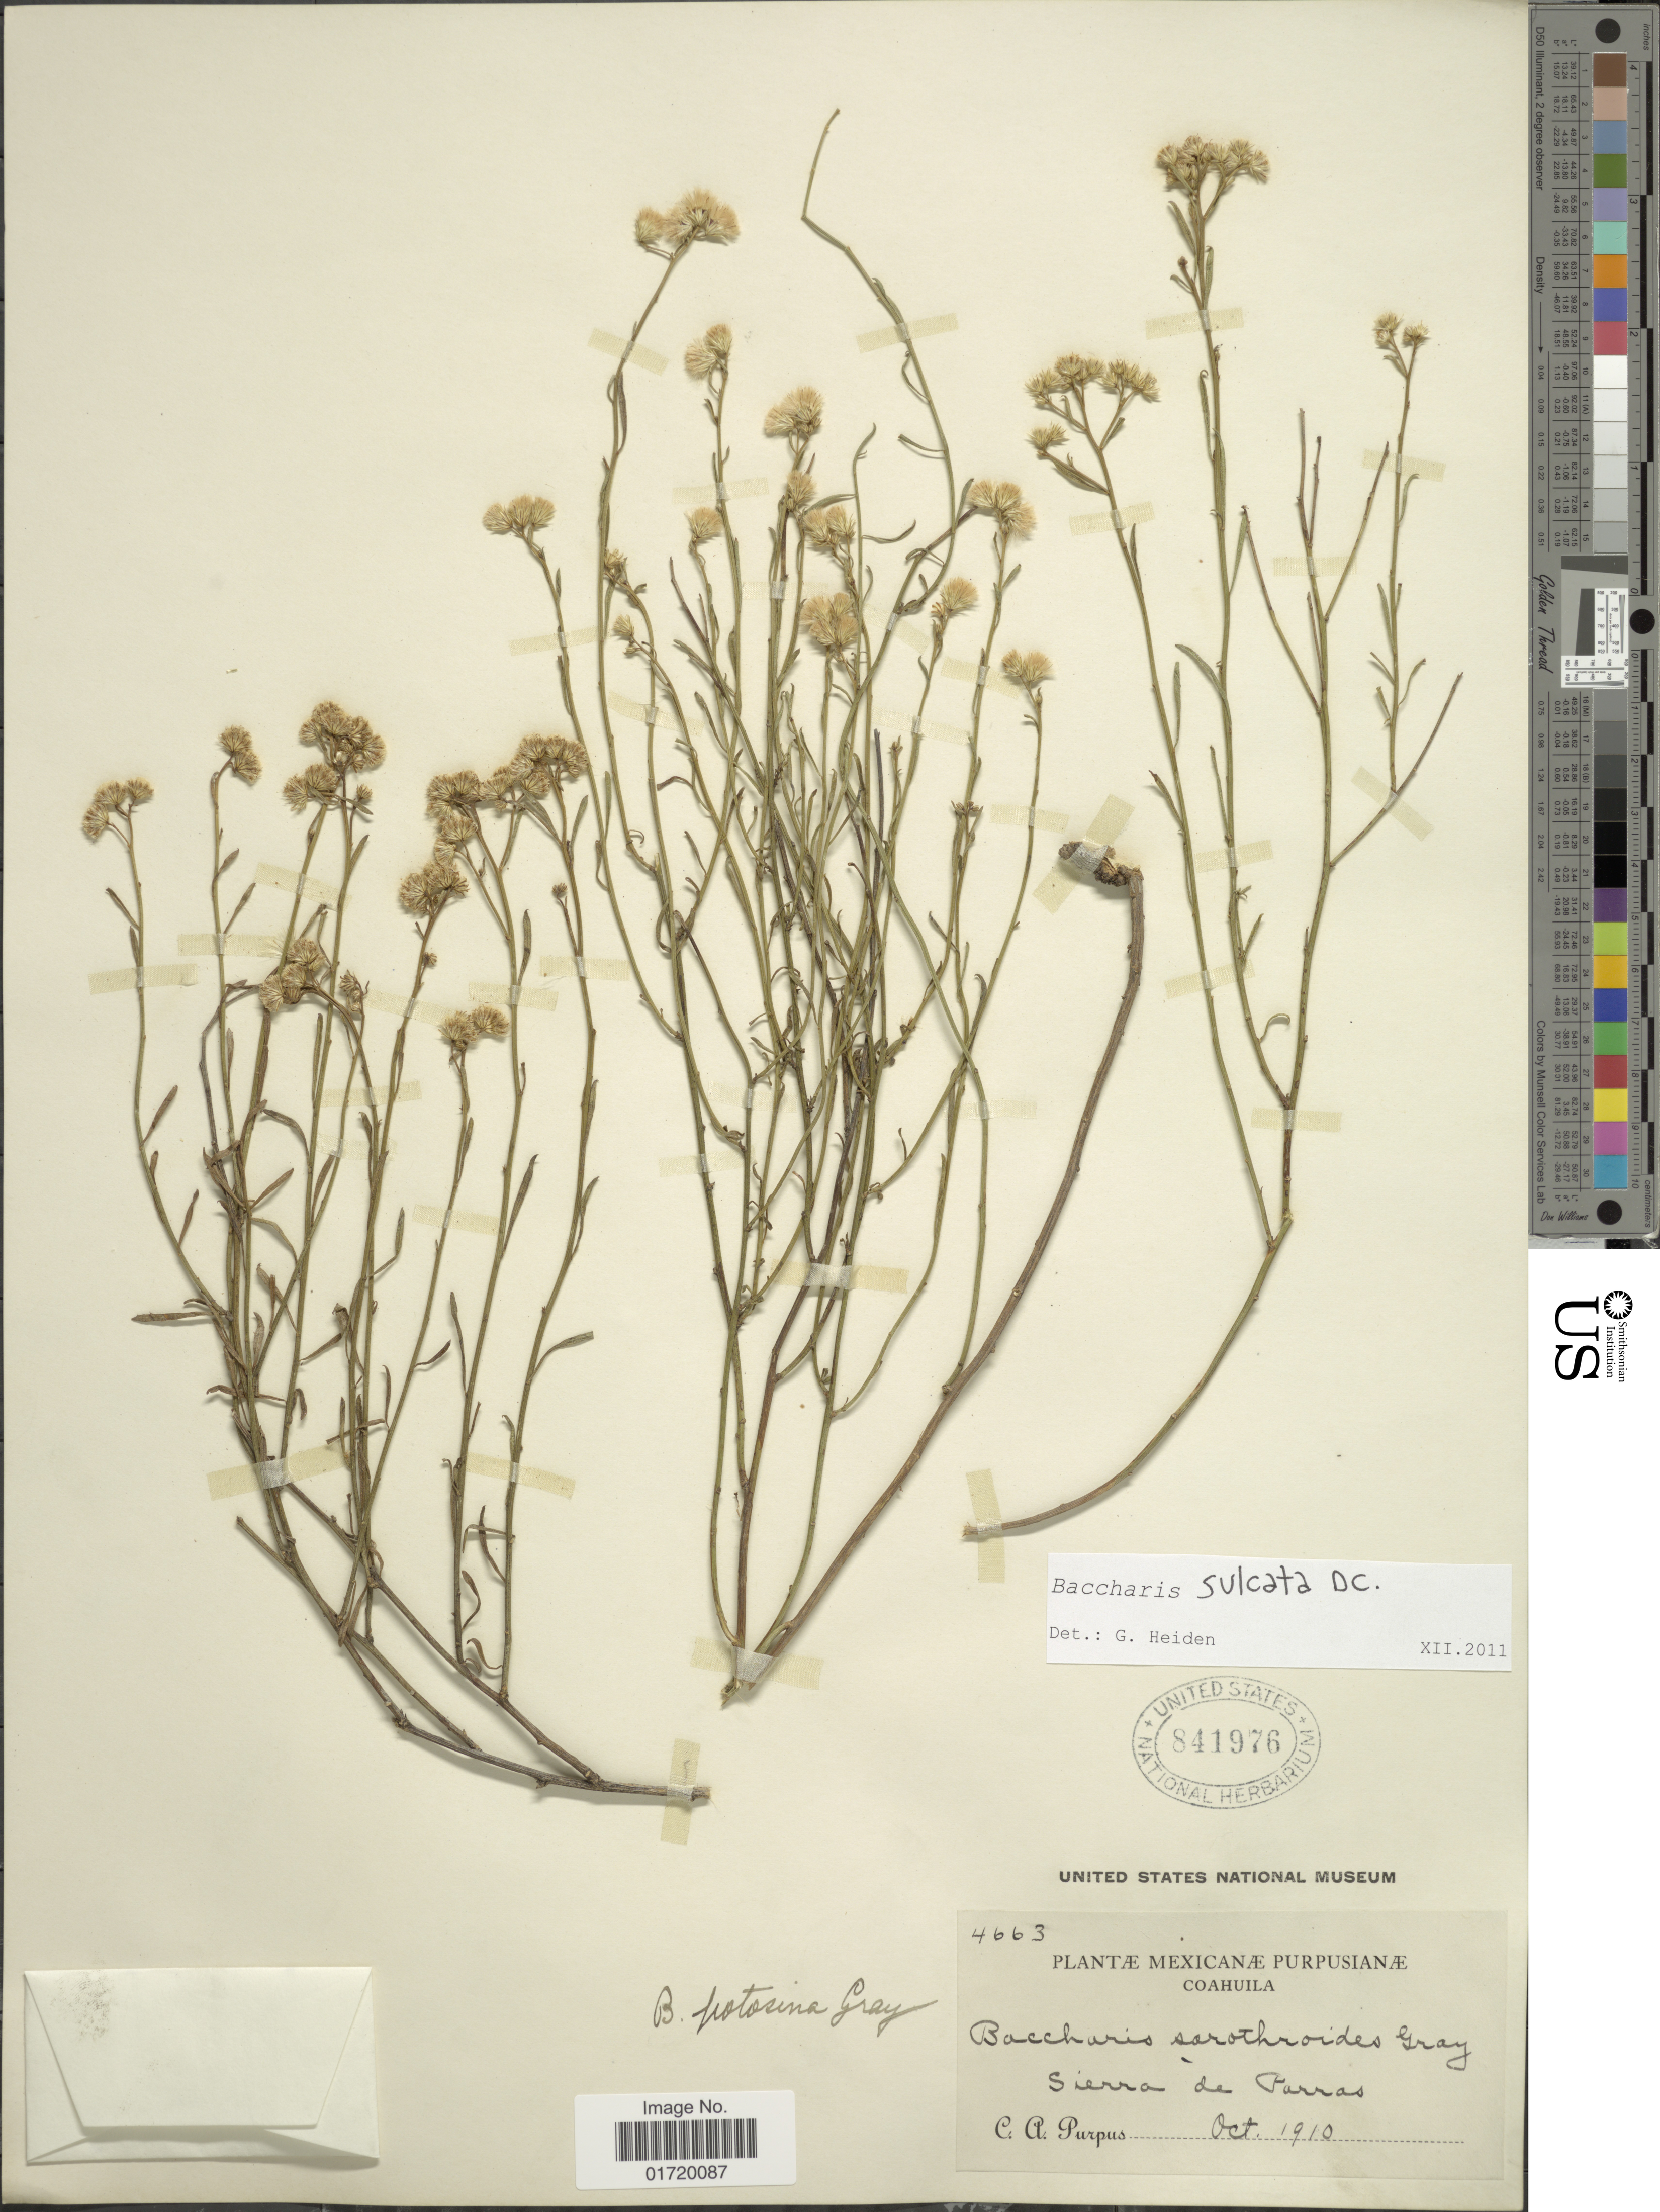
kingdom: Plantae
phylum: Tracheophyta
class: Magnoliopsida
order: Asterales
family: Asteraceae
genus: Baccharis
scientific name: Baccharis sulcata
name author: DC.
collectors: C. A. Purpus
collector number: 4663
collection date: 1910-10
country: Mexico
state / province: Coahuila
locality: Mexicanae, Sierra de Parras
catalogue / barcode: US 841976